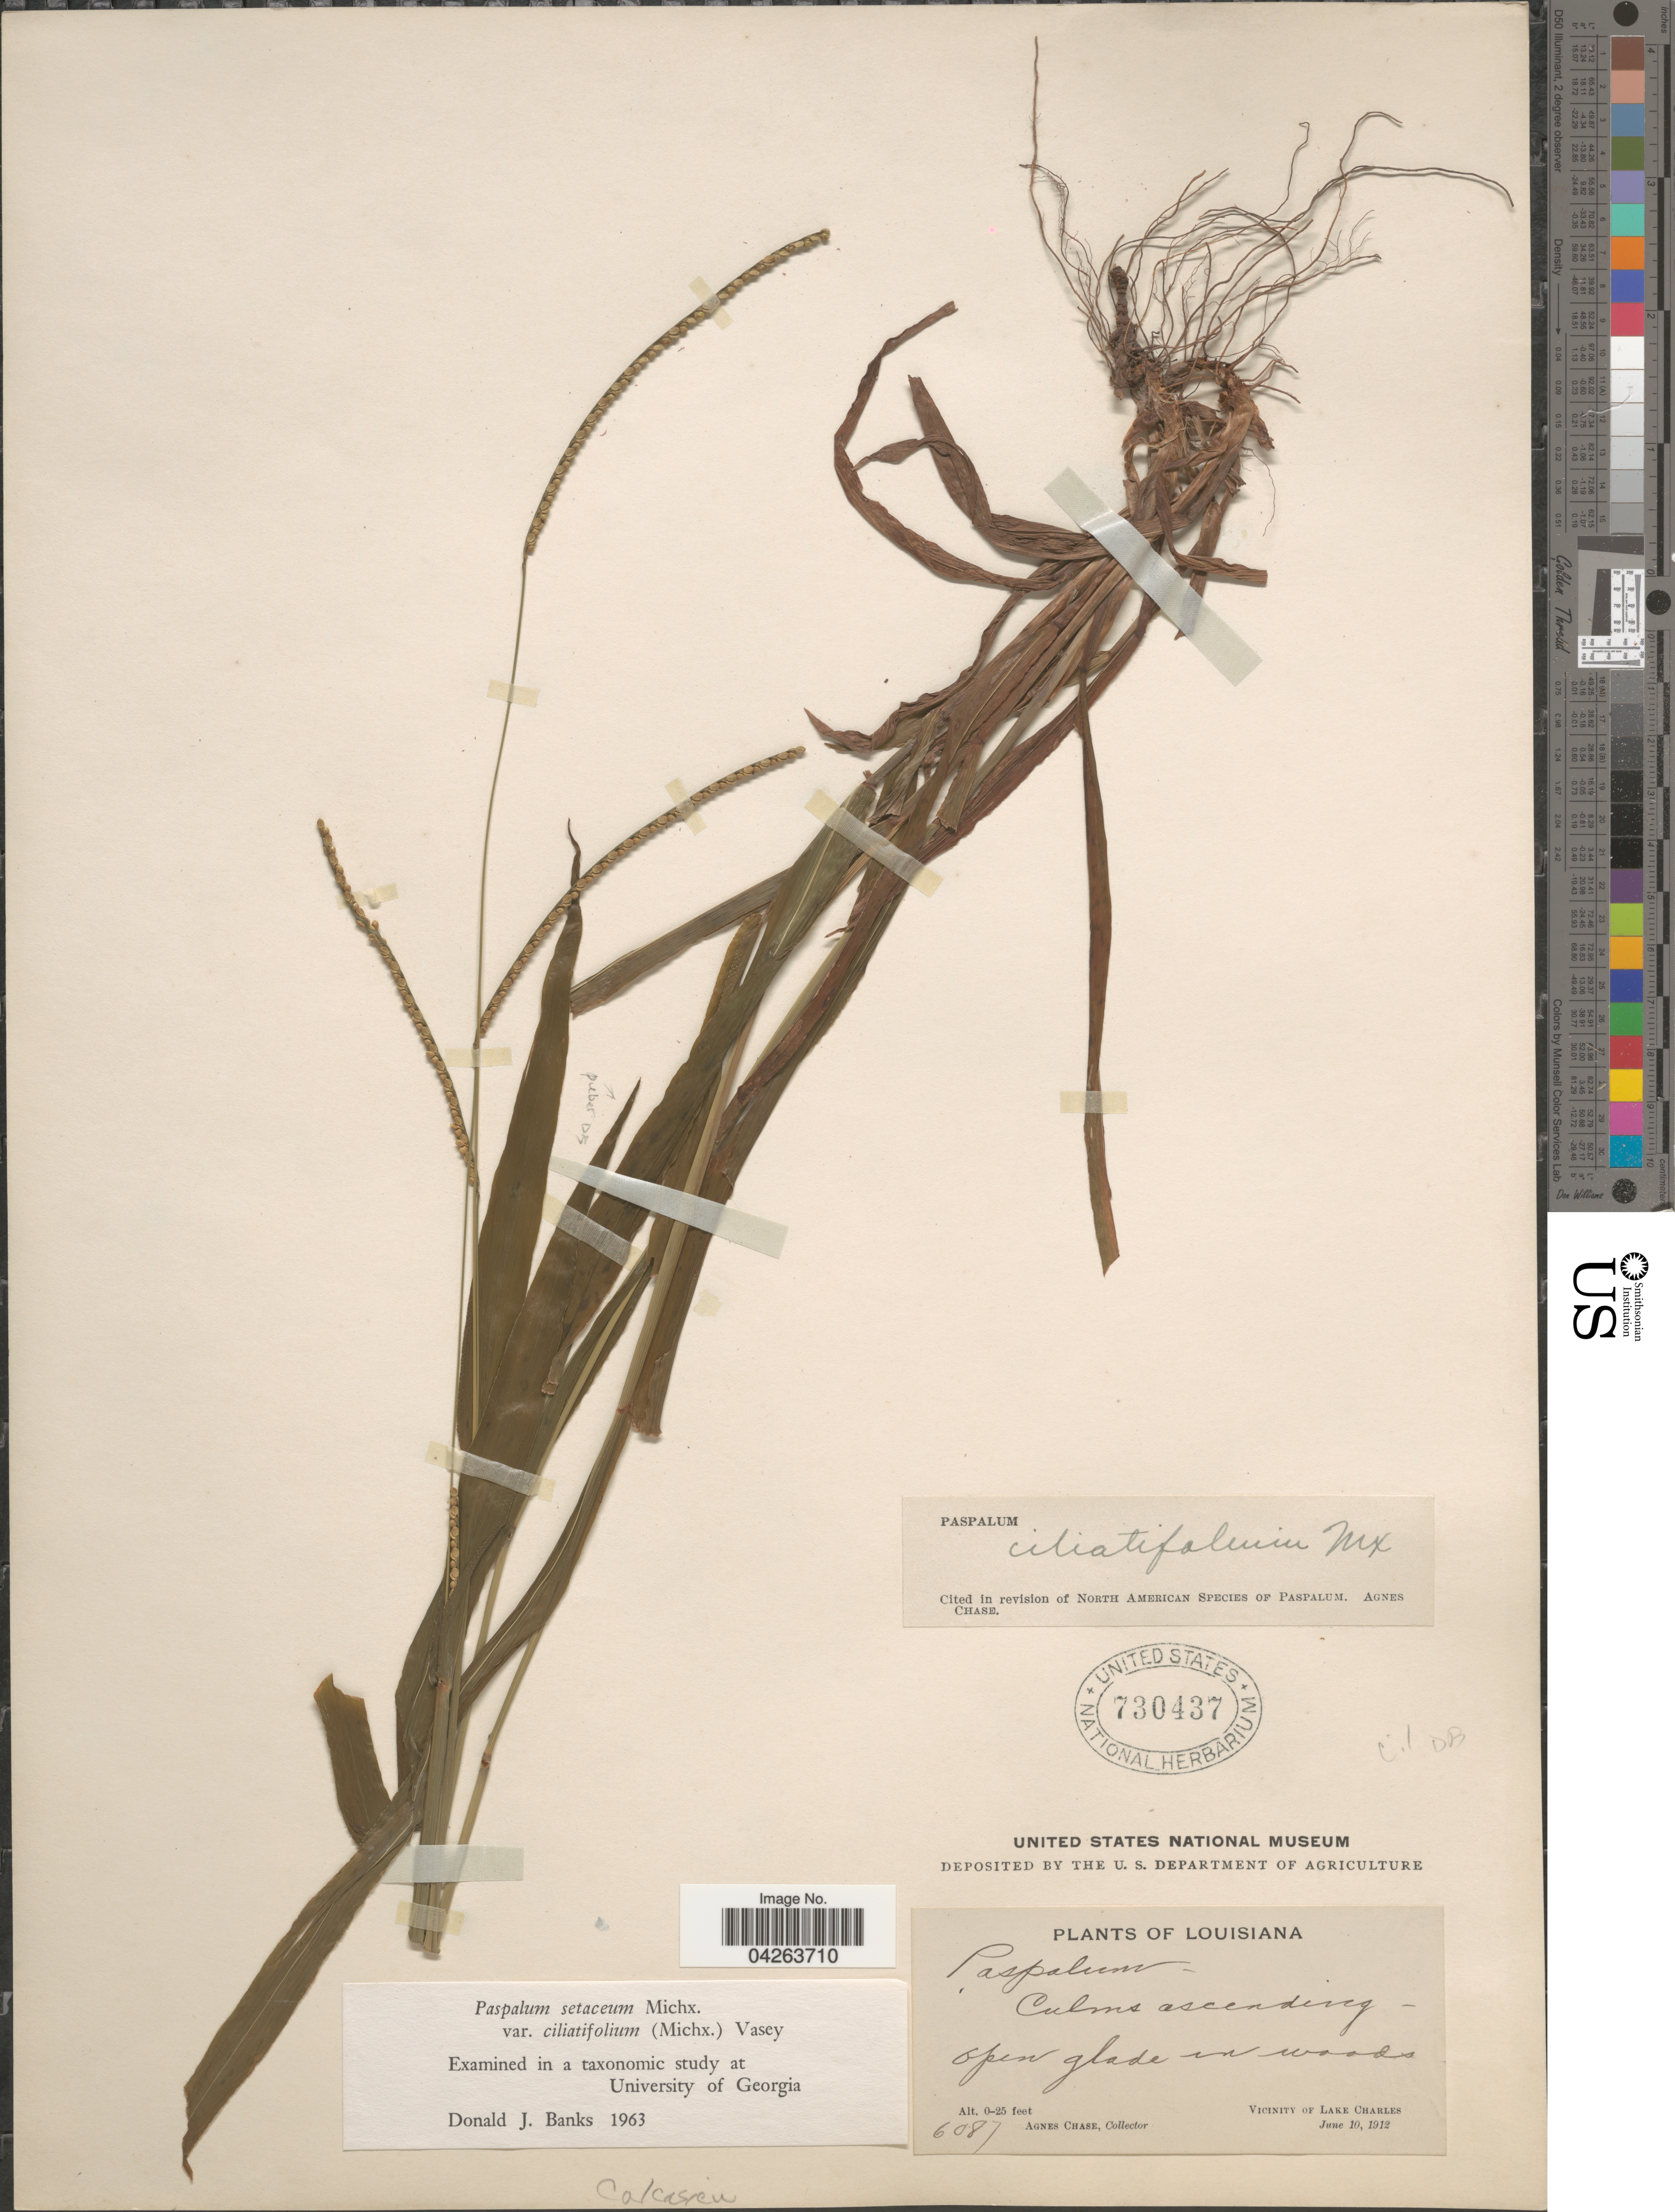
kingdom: Plantae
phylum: Tracheophyta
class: Liliopsida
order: Poales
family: Poaceae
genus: Paspalum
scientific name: Paspalum setaceum var. ciliatifolium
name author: (Michx.) Vasey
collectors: A. Chase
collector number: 6087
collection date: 1912-06-10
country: United States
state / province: Louisiana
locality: Vicinity Of Lake Charles. Calcasieu.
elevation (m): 0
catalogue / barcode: US 730437